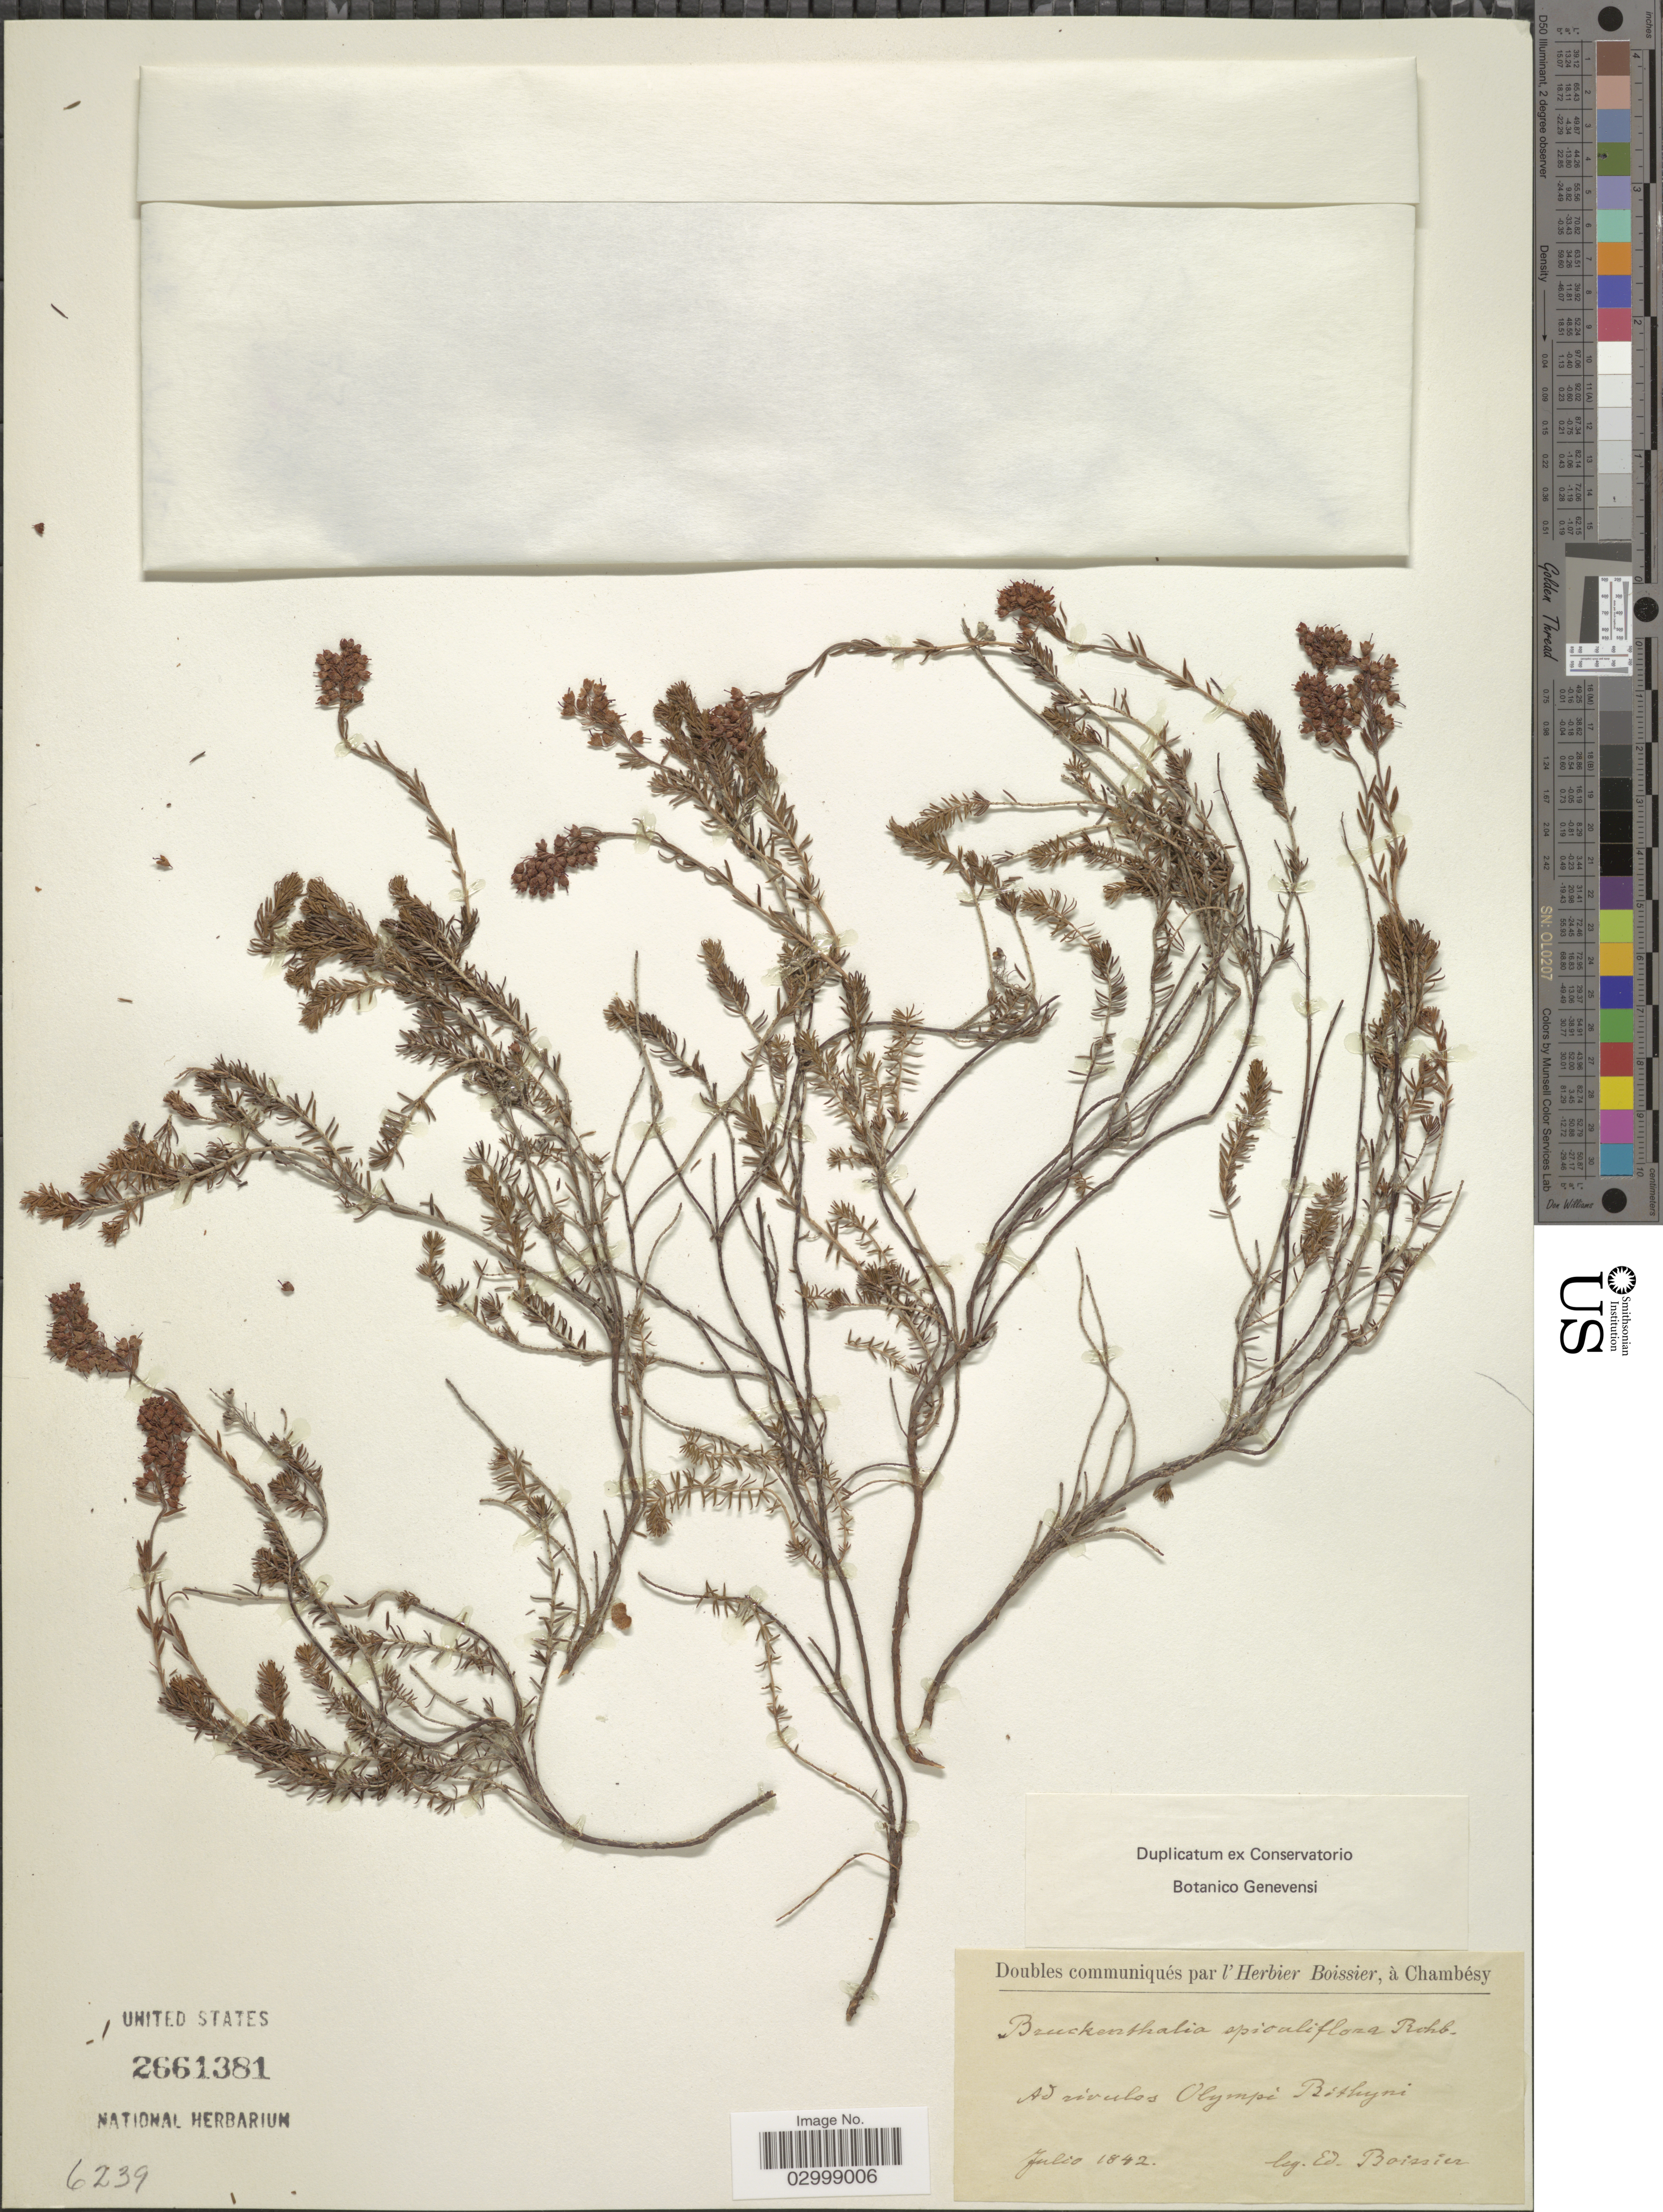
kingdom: Plantae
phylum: Tracheophyta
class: Magnoliopsida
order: Ericales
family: Ericaceae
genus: Bruckenthalia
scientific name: Bruckenthalia spiculifolia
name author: (Salisb.) Rchb.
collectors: P. Boissier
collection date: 1842-07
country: Turkey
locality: Ad rivulos Olympi Bithyni.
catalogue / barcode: US 2661381